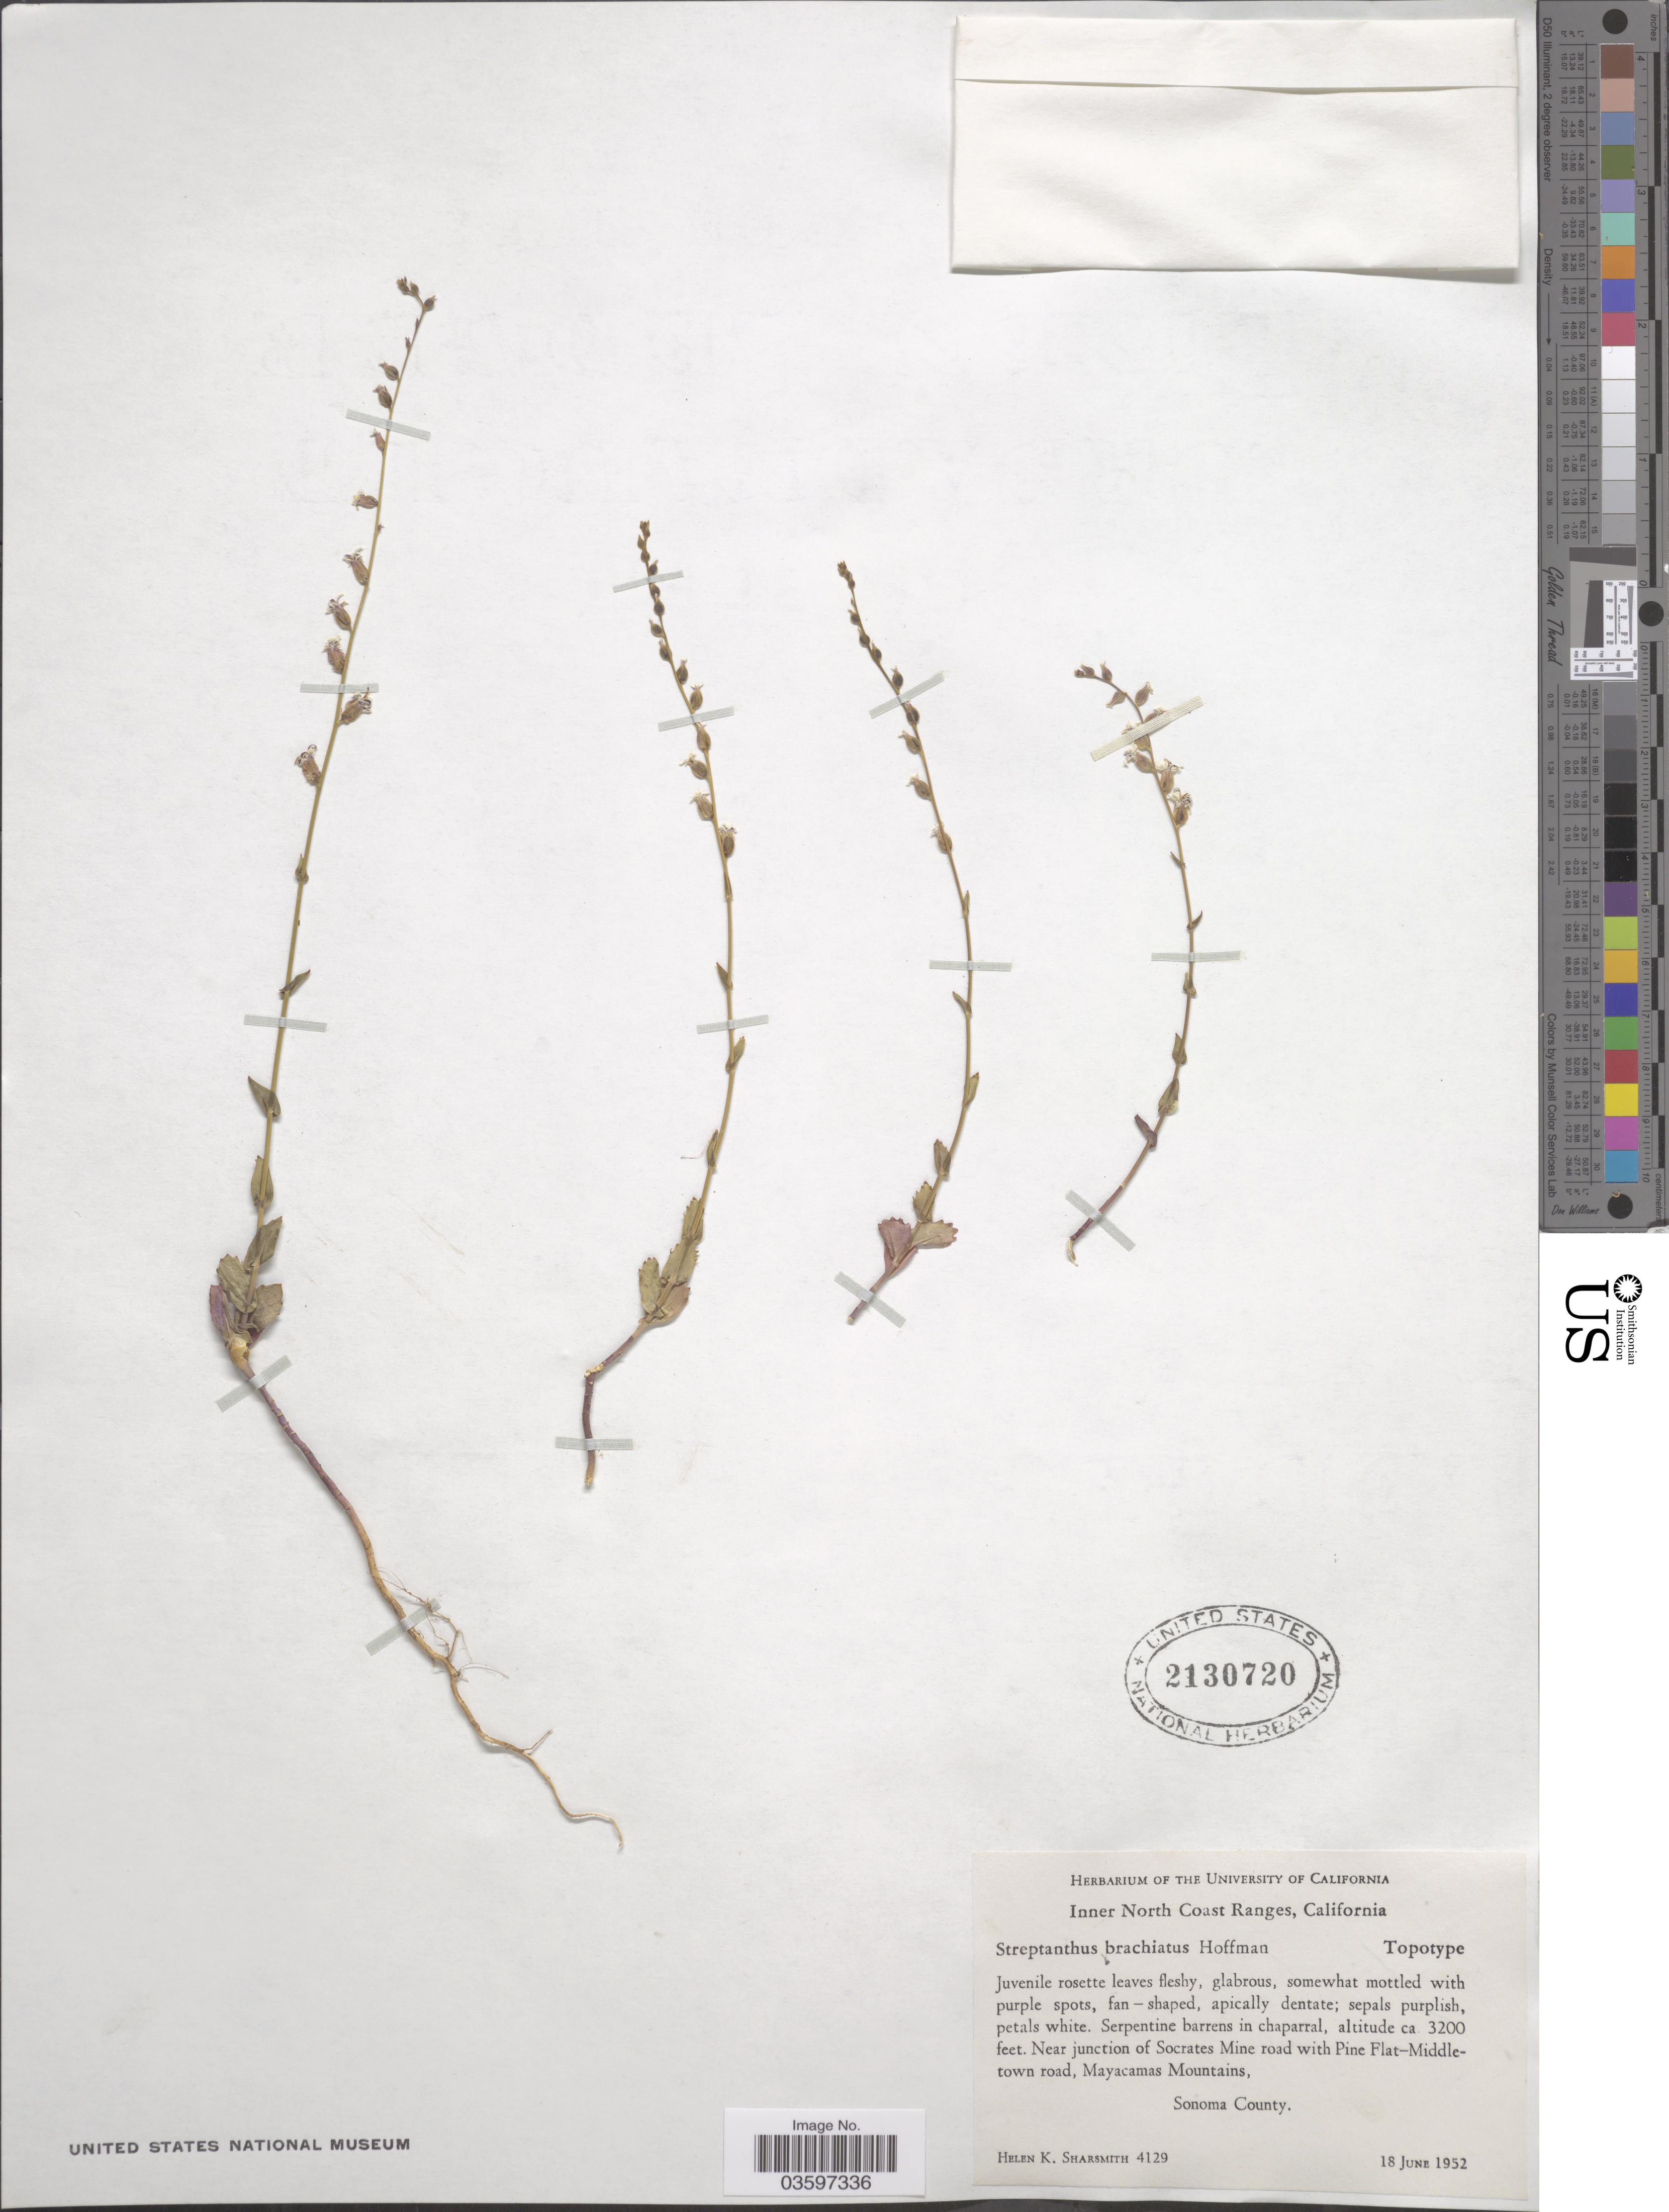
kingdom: Plantae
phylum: Tracheophyta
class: Magnoliopsida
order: Brassicales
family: Brassicaceae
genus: Streptanthus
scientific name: Streptanthus brachiatus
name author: F.W. Hoffman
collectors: H. Sharsmith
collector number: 4129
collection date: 1952-06-18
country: United States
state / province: California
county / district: Sonoma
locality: Inner North Coast Ranges. Near junction of Socrates Mine road with Pine Flat-Middle-town road, Mayacamas Mountains. Sonoma County.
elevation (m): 975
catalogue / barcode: US 2130720